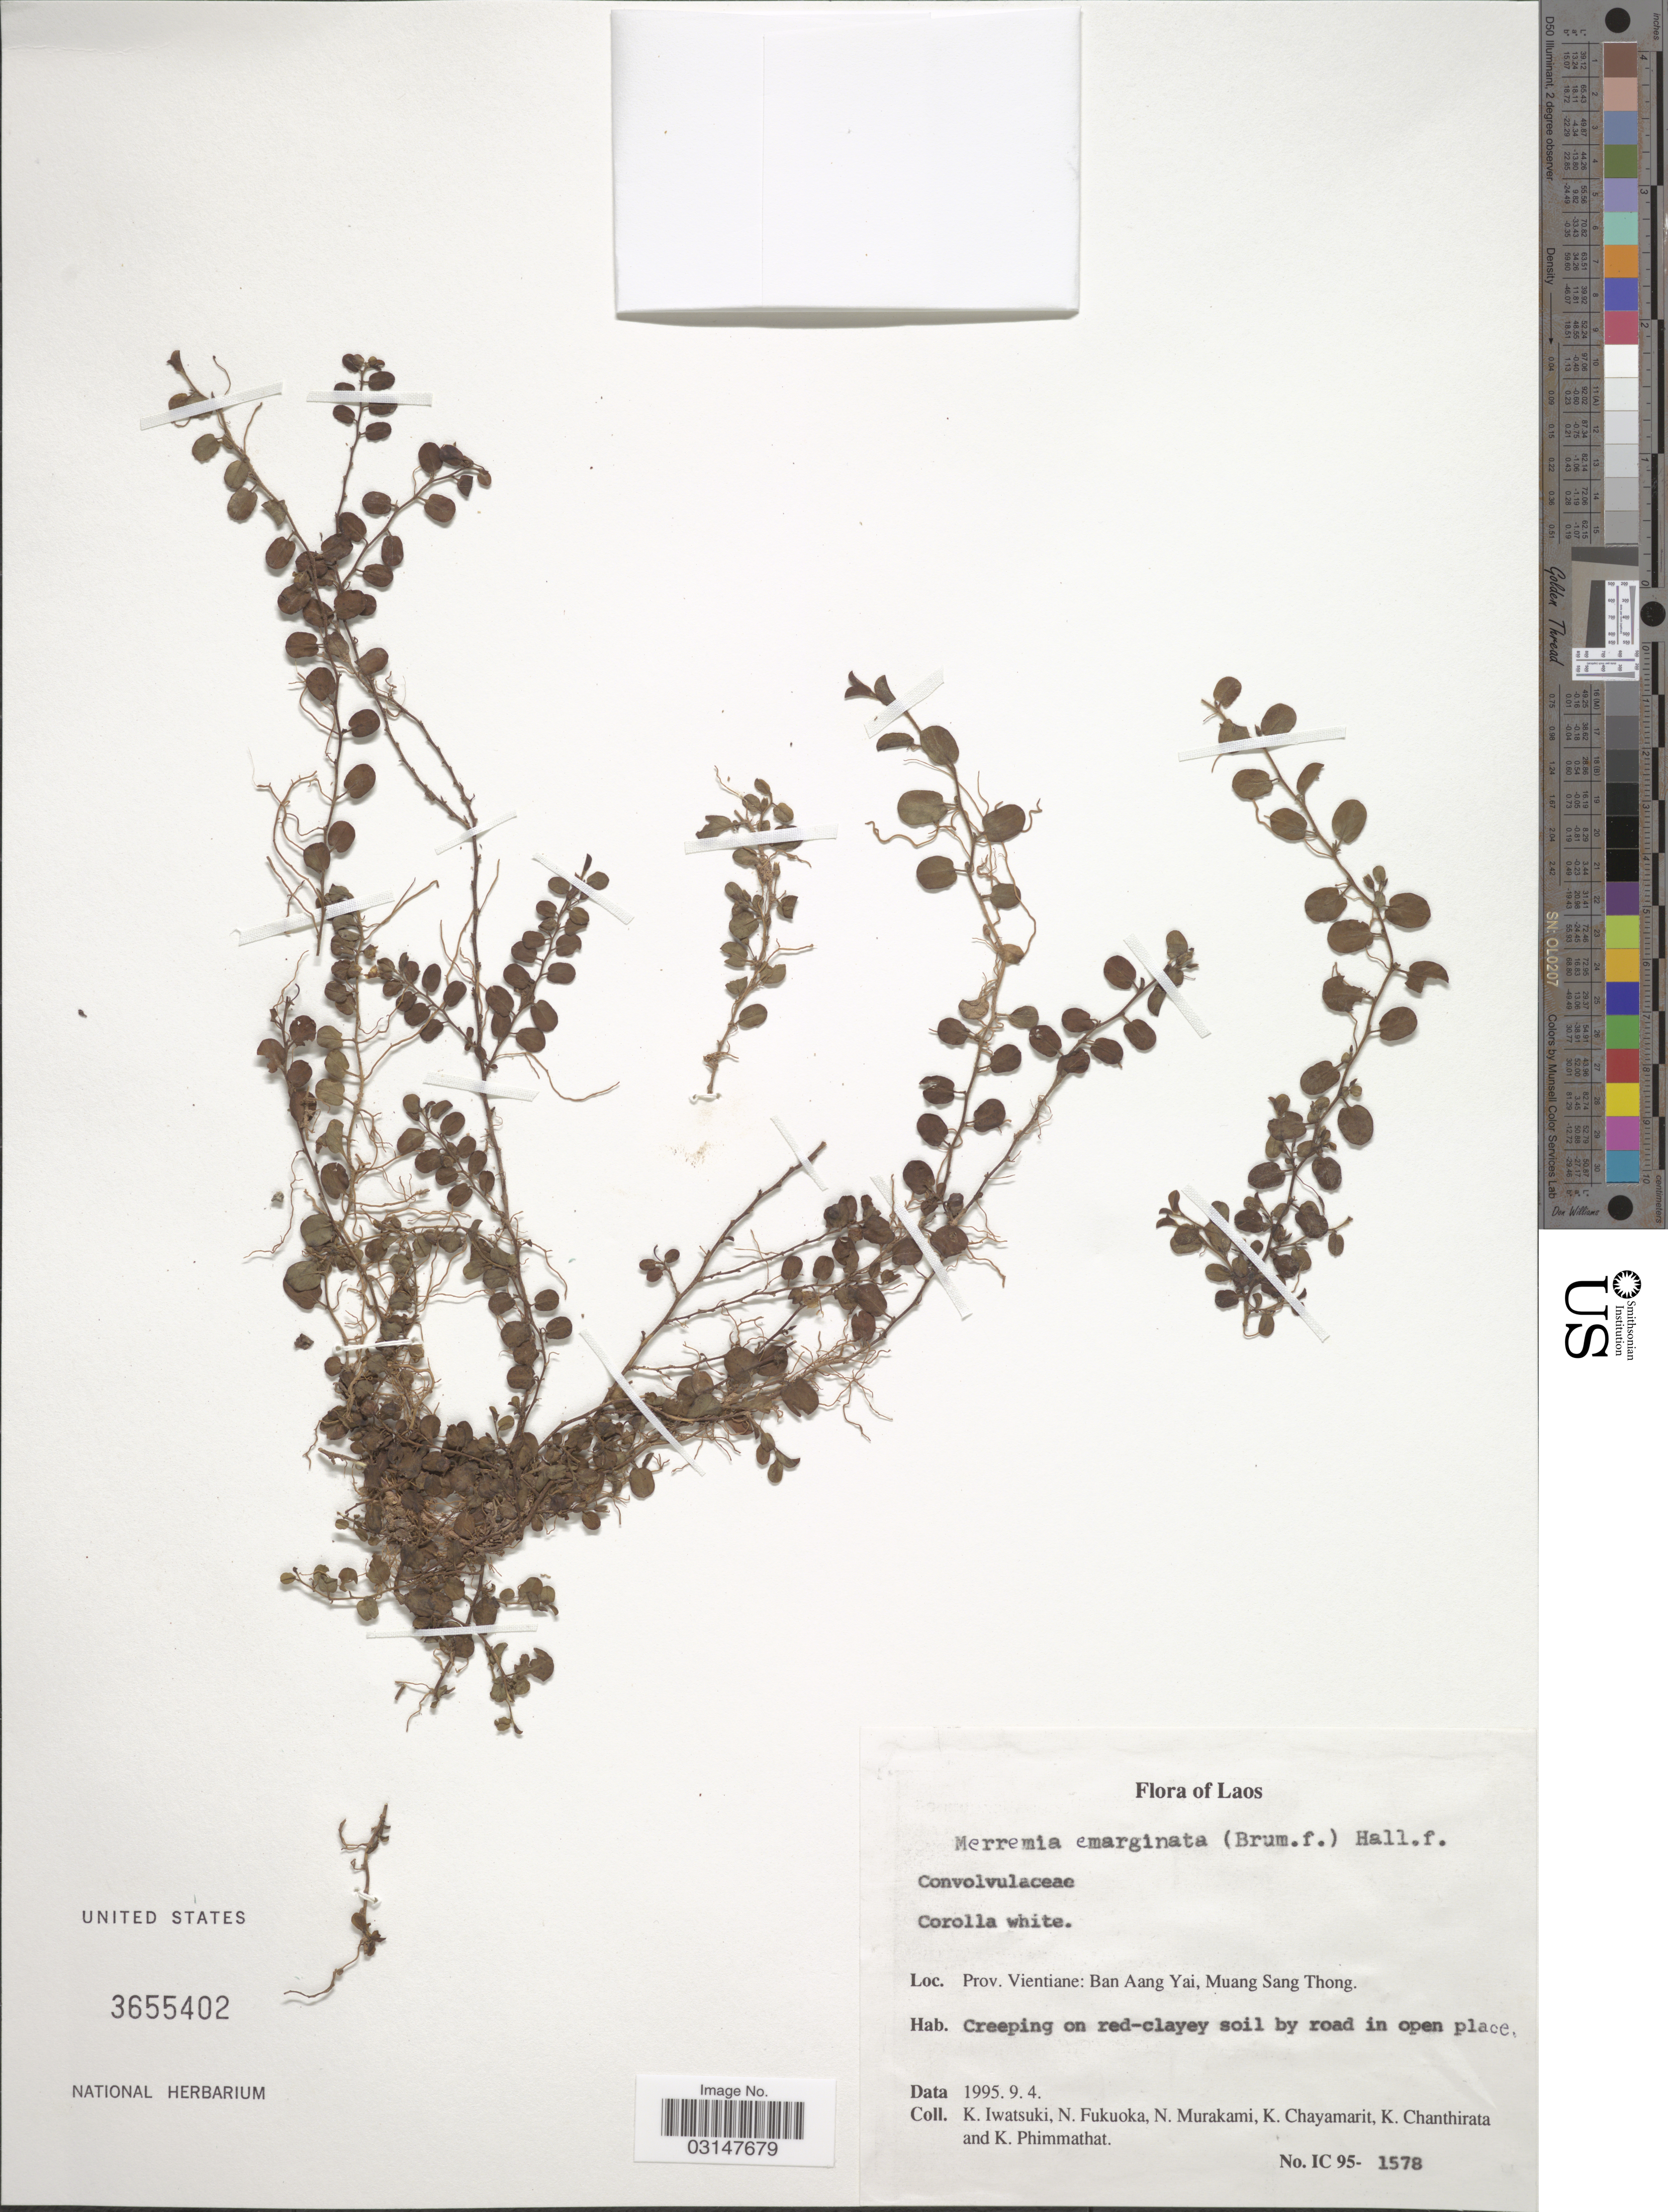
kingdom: Plantae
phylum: Tracheophyta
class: Magnoliopsida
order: Solanales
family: Convolvulaceae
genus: Merremia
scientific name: Merremia emarginata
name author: (Burm. f.) Hallier f.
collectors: K. Iwatsuki, N. Fukuoka, N. Murakami, K. Chayamarit & et al.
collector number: IC95-1578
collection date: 1995-09-04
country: Laos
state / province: Viangchan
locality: Prov. Vientiane: Ban Aang Yai, Muang San Thong.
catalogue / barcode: US 3655402